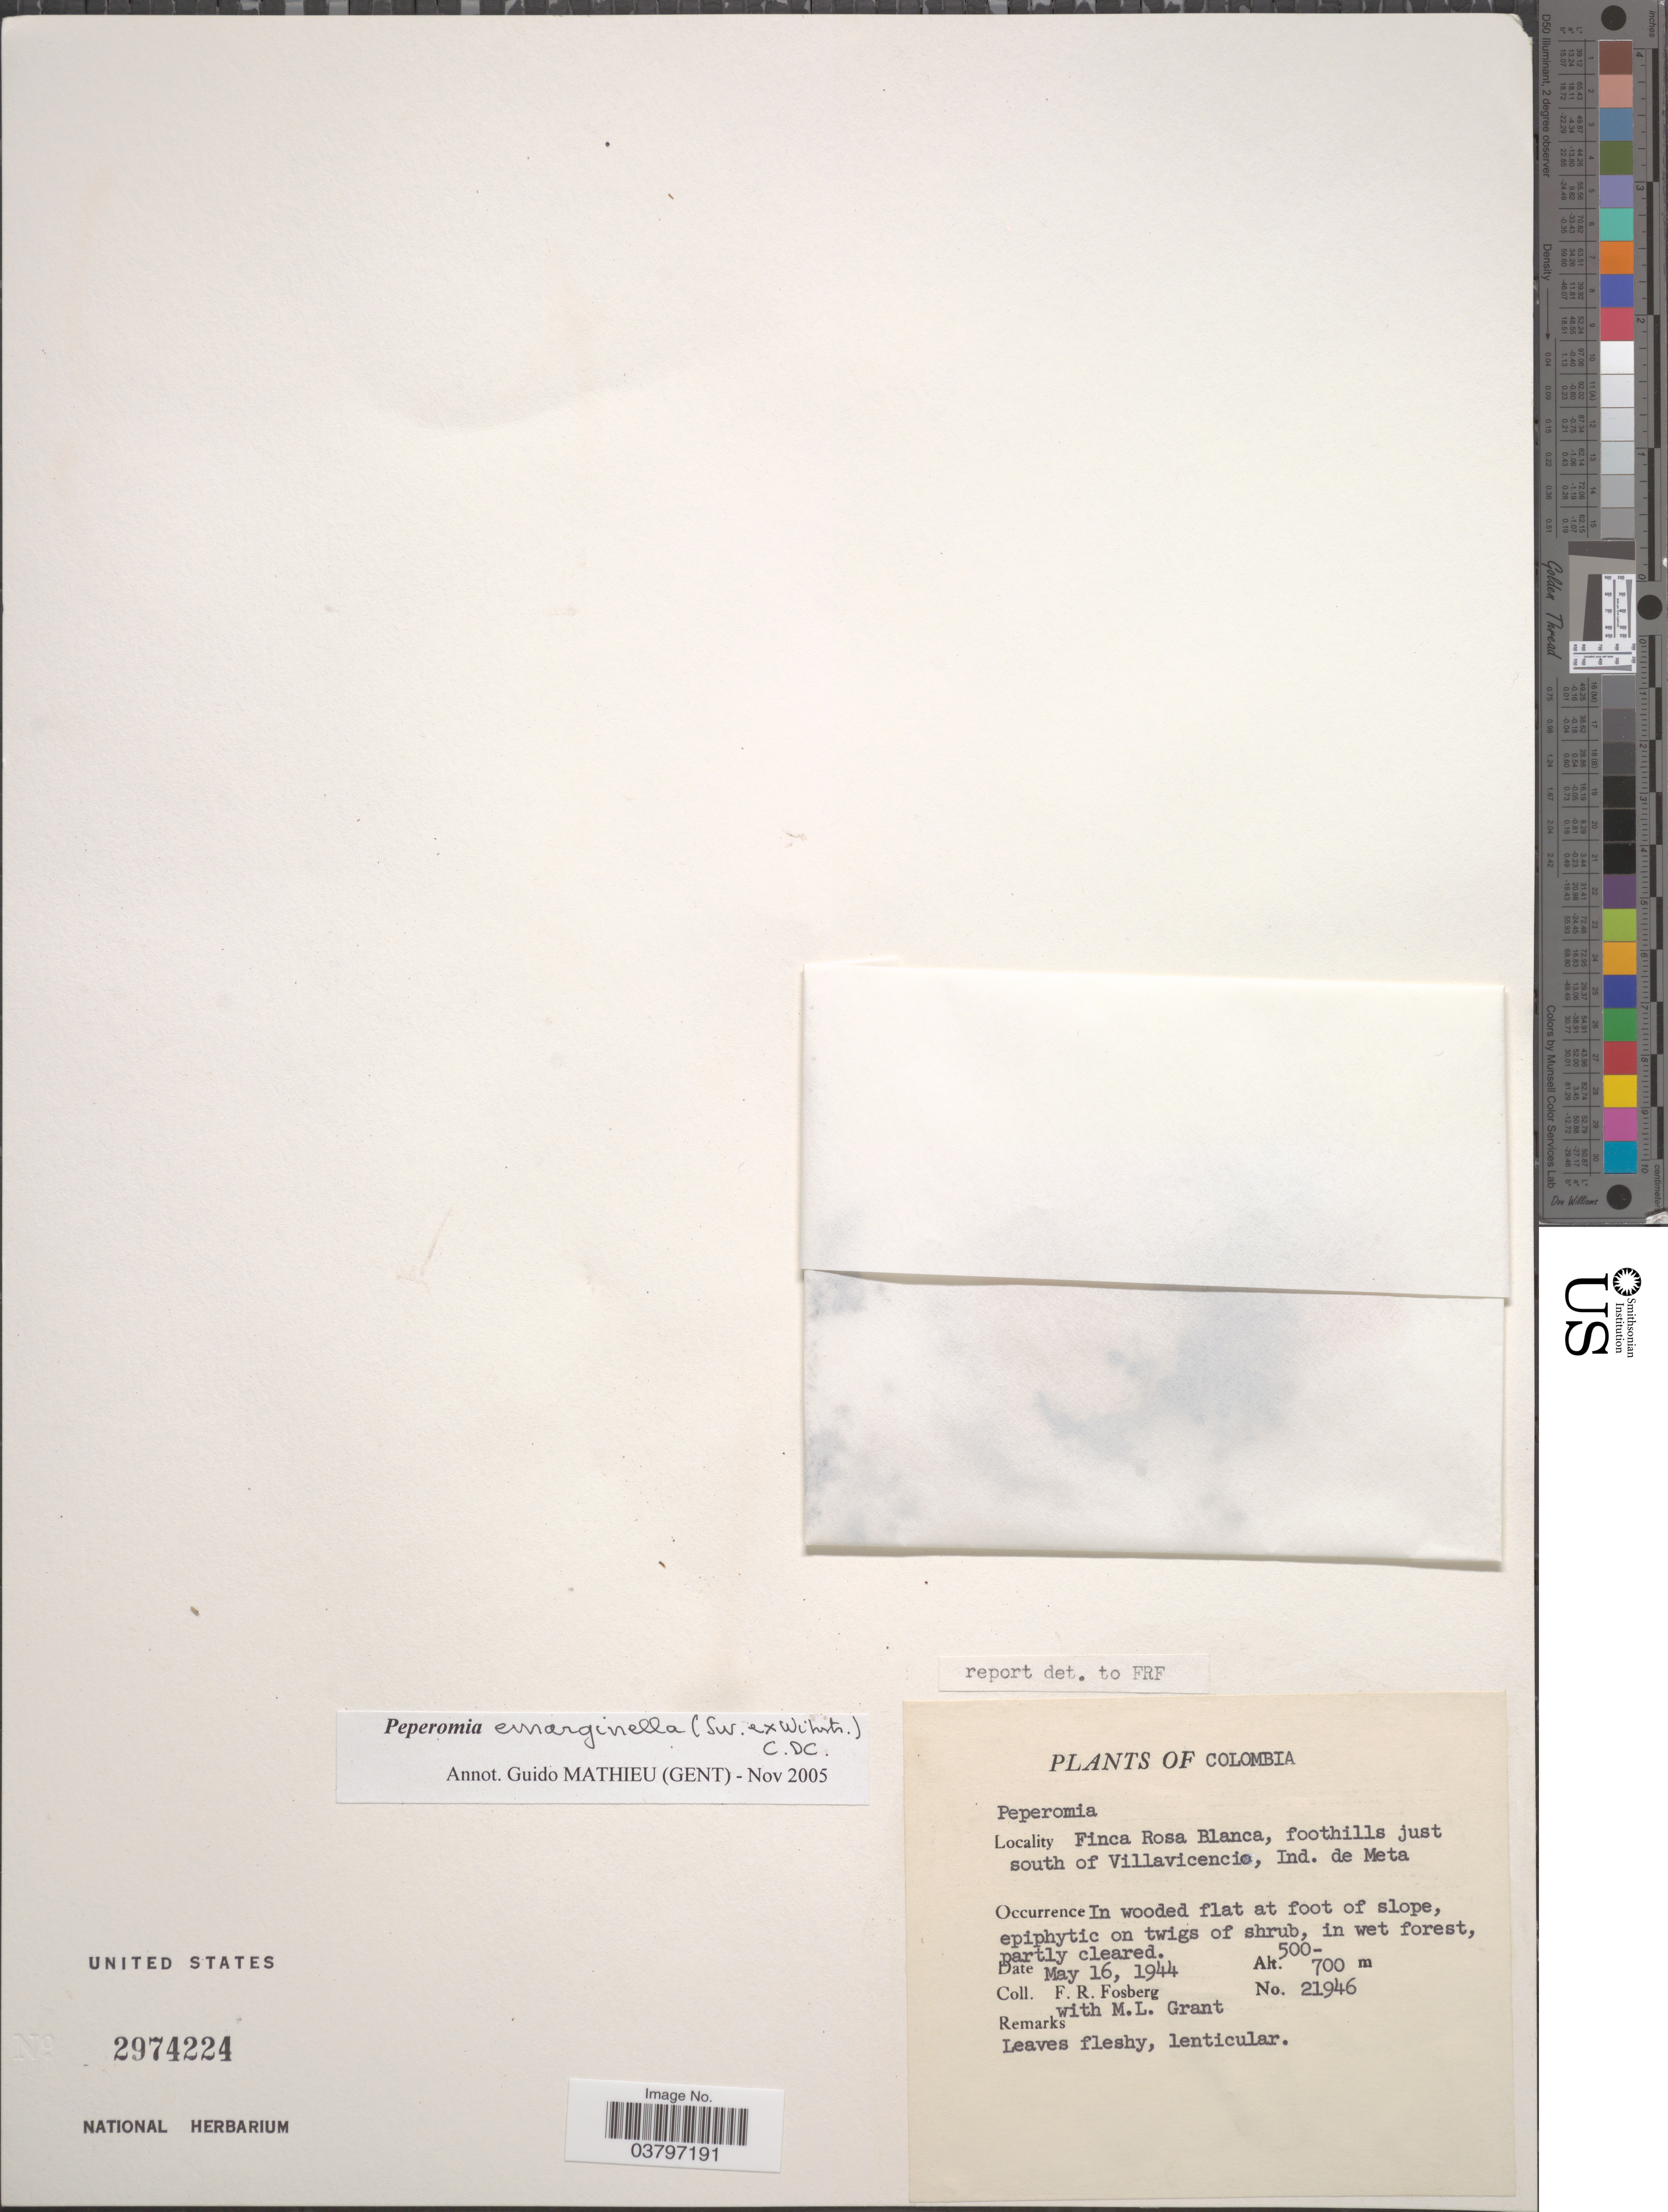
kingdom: Plantae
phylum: Tracheophyta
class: Magnoliopsida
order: Piperales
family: Piperaceae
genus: Peperomia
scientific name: Peperomia emarginella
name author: (Sw. ex Wikstr.) C. DC.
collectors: F. R. Fosberg & M. L. Grant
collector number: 219146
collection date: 1944-05-16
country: Colombia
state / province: Meta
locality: Finca Rosa Blanca, foothills just south of Villavicencio, Ind. de Meta.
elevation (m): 500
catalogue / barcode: US 2974224